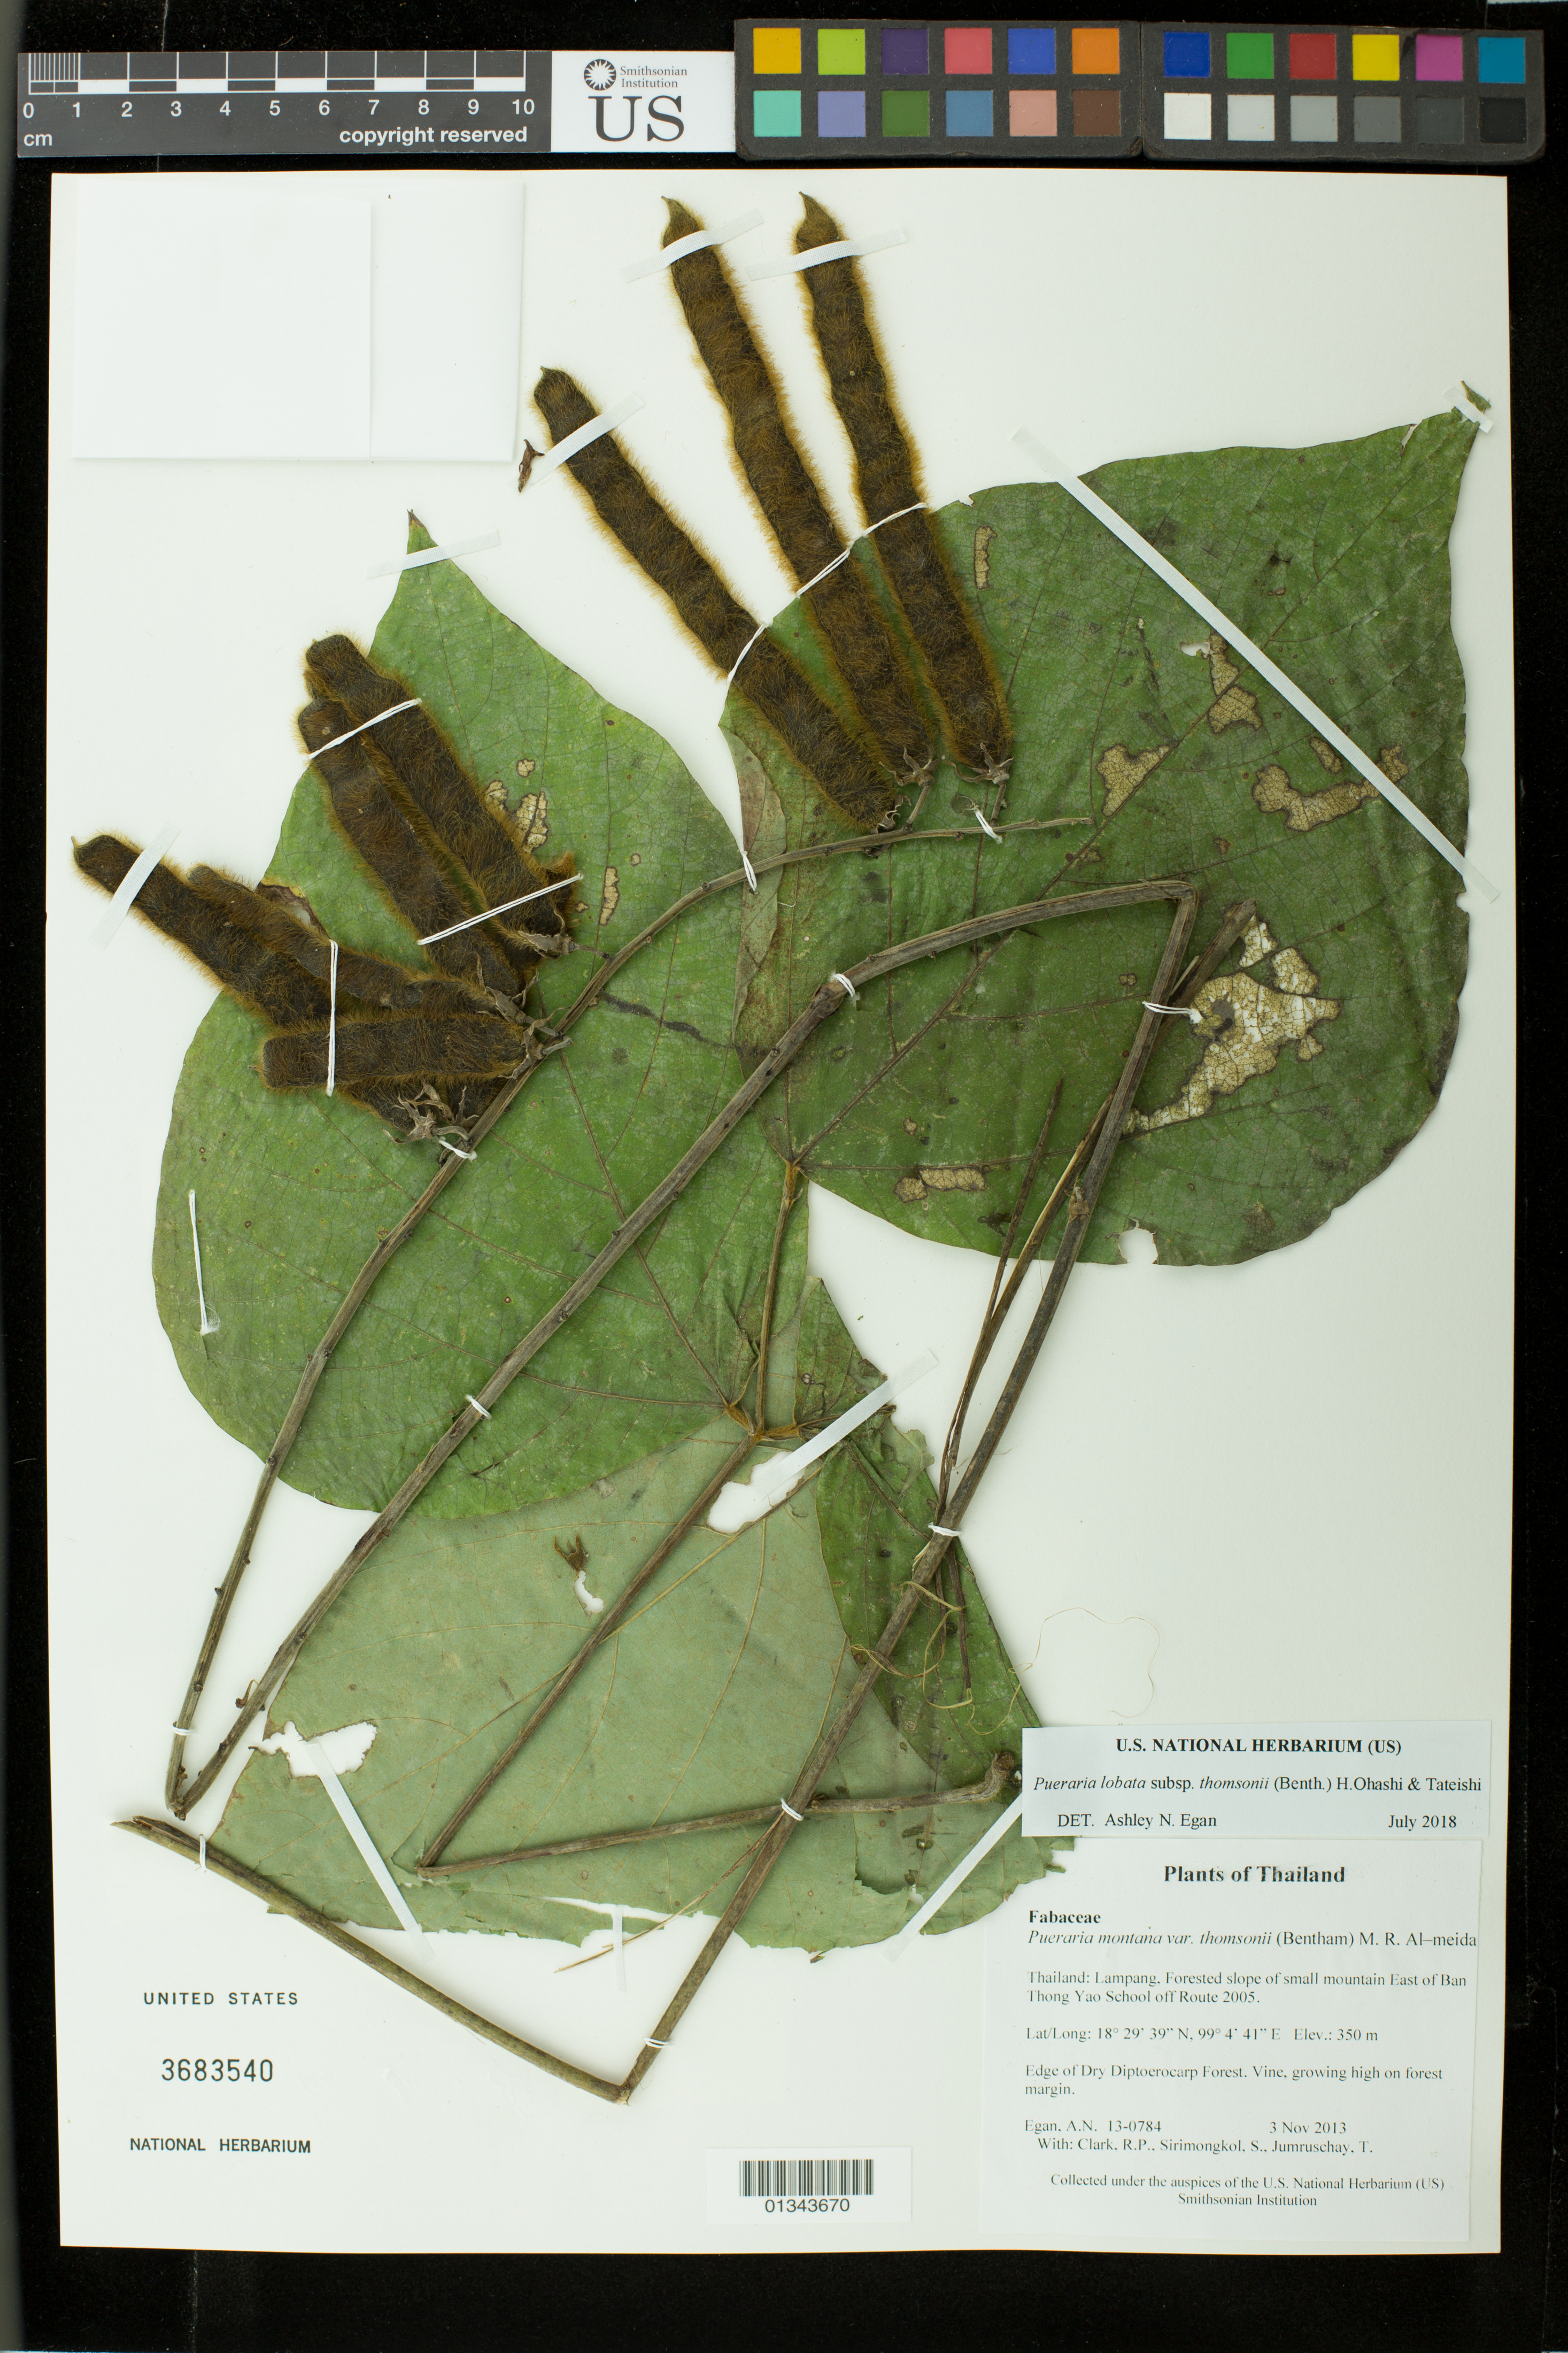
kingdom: Plantae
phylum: Tracheophyta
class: Magnoliopsida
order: Fabales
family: Fabaceae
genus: Pueraria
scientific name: Pueraria lobata var. thomsonii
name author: (Benth.) Maesen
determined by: Egan, Ashley N., (US), Smithsonian Institution - National Museum of Natural History (UNITED STATES)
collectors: A. N. Egan, R. P. Clark, S. Sirimongkol & T. Jumruschay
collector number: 13-0784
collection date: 2013-11-03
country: Thailand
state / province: Lampang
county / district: Mueang Lampang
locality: Forested slope of small mountain East of Ban Thong Yao School off Route 2005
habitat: Edge of Dry Diptoerocarp Forest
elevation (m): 350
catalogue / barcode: US 3683540